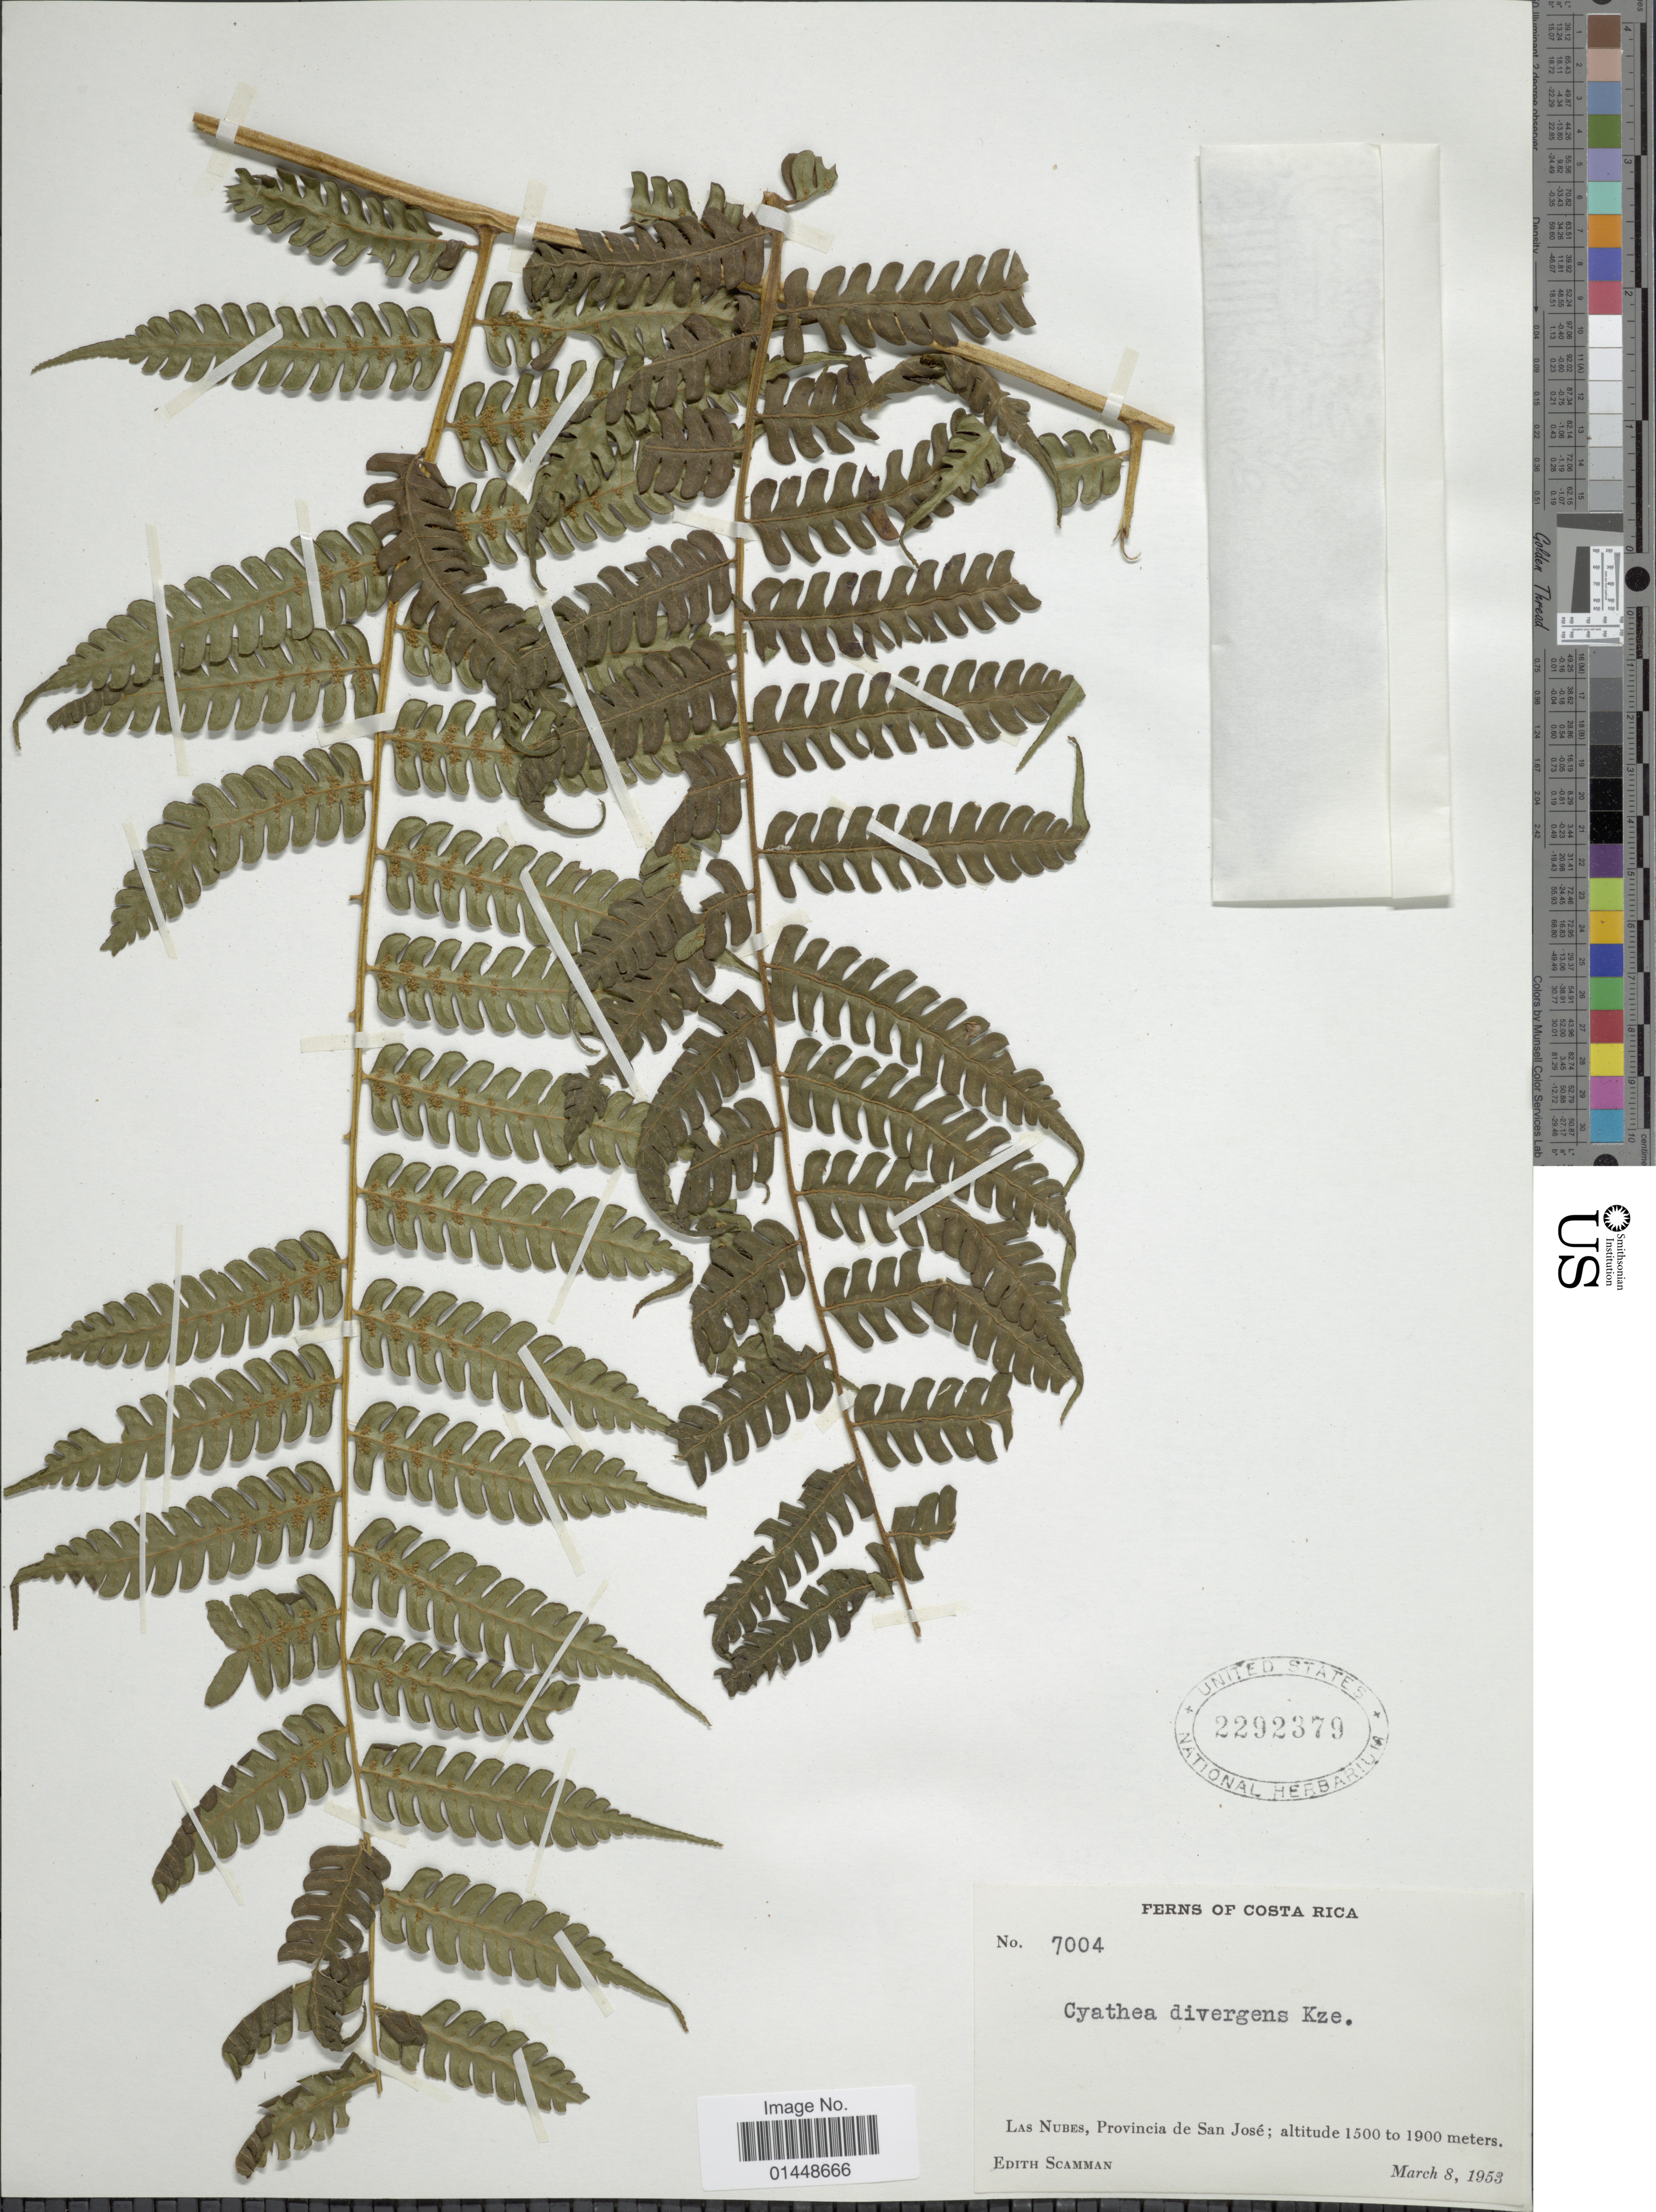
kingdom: Plantae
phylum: Tracheophyta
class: Polypodiopsida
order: Cyatheales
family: Cyatheaceae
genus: Cyathea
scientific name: Cyathea divergens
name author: Kunze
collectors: E. Scamman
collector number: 7004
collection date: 1953-03-08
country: Costa Rica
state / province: San José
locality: Las Nubes, Provincia de San José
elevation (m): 1500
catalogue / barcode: US 2292379